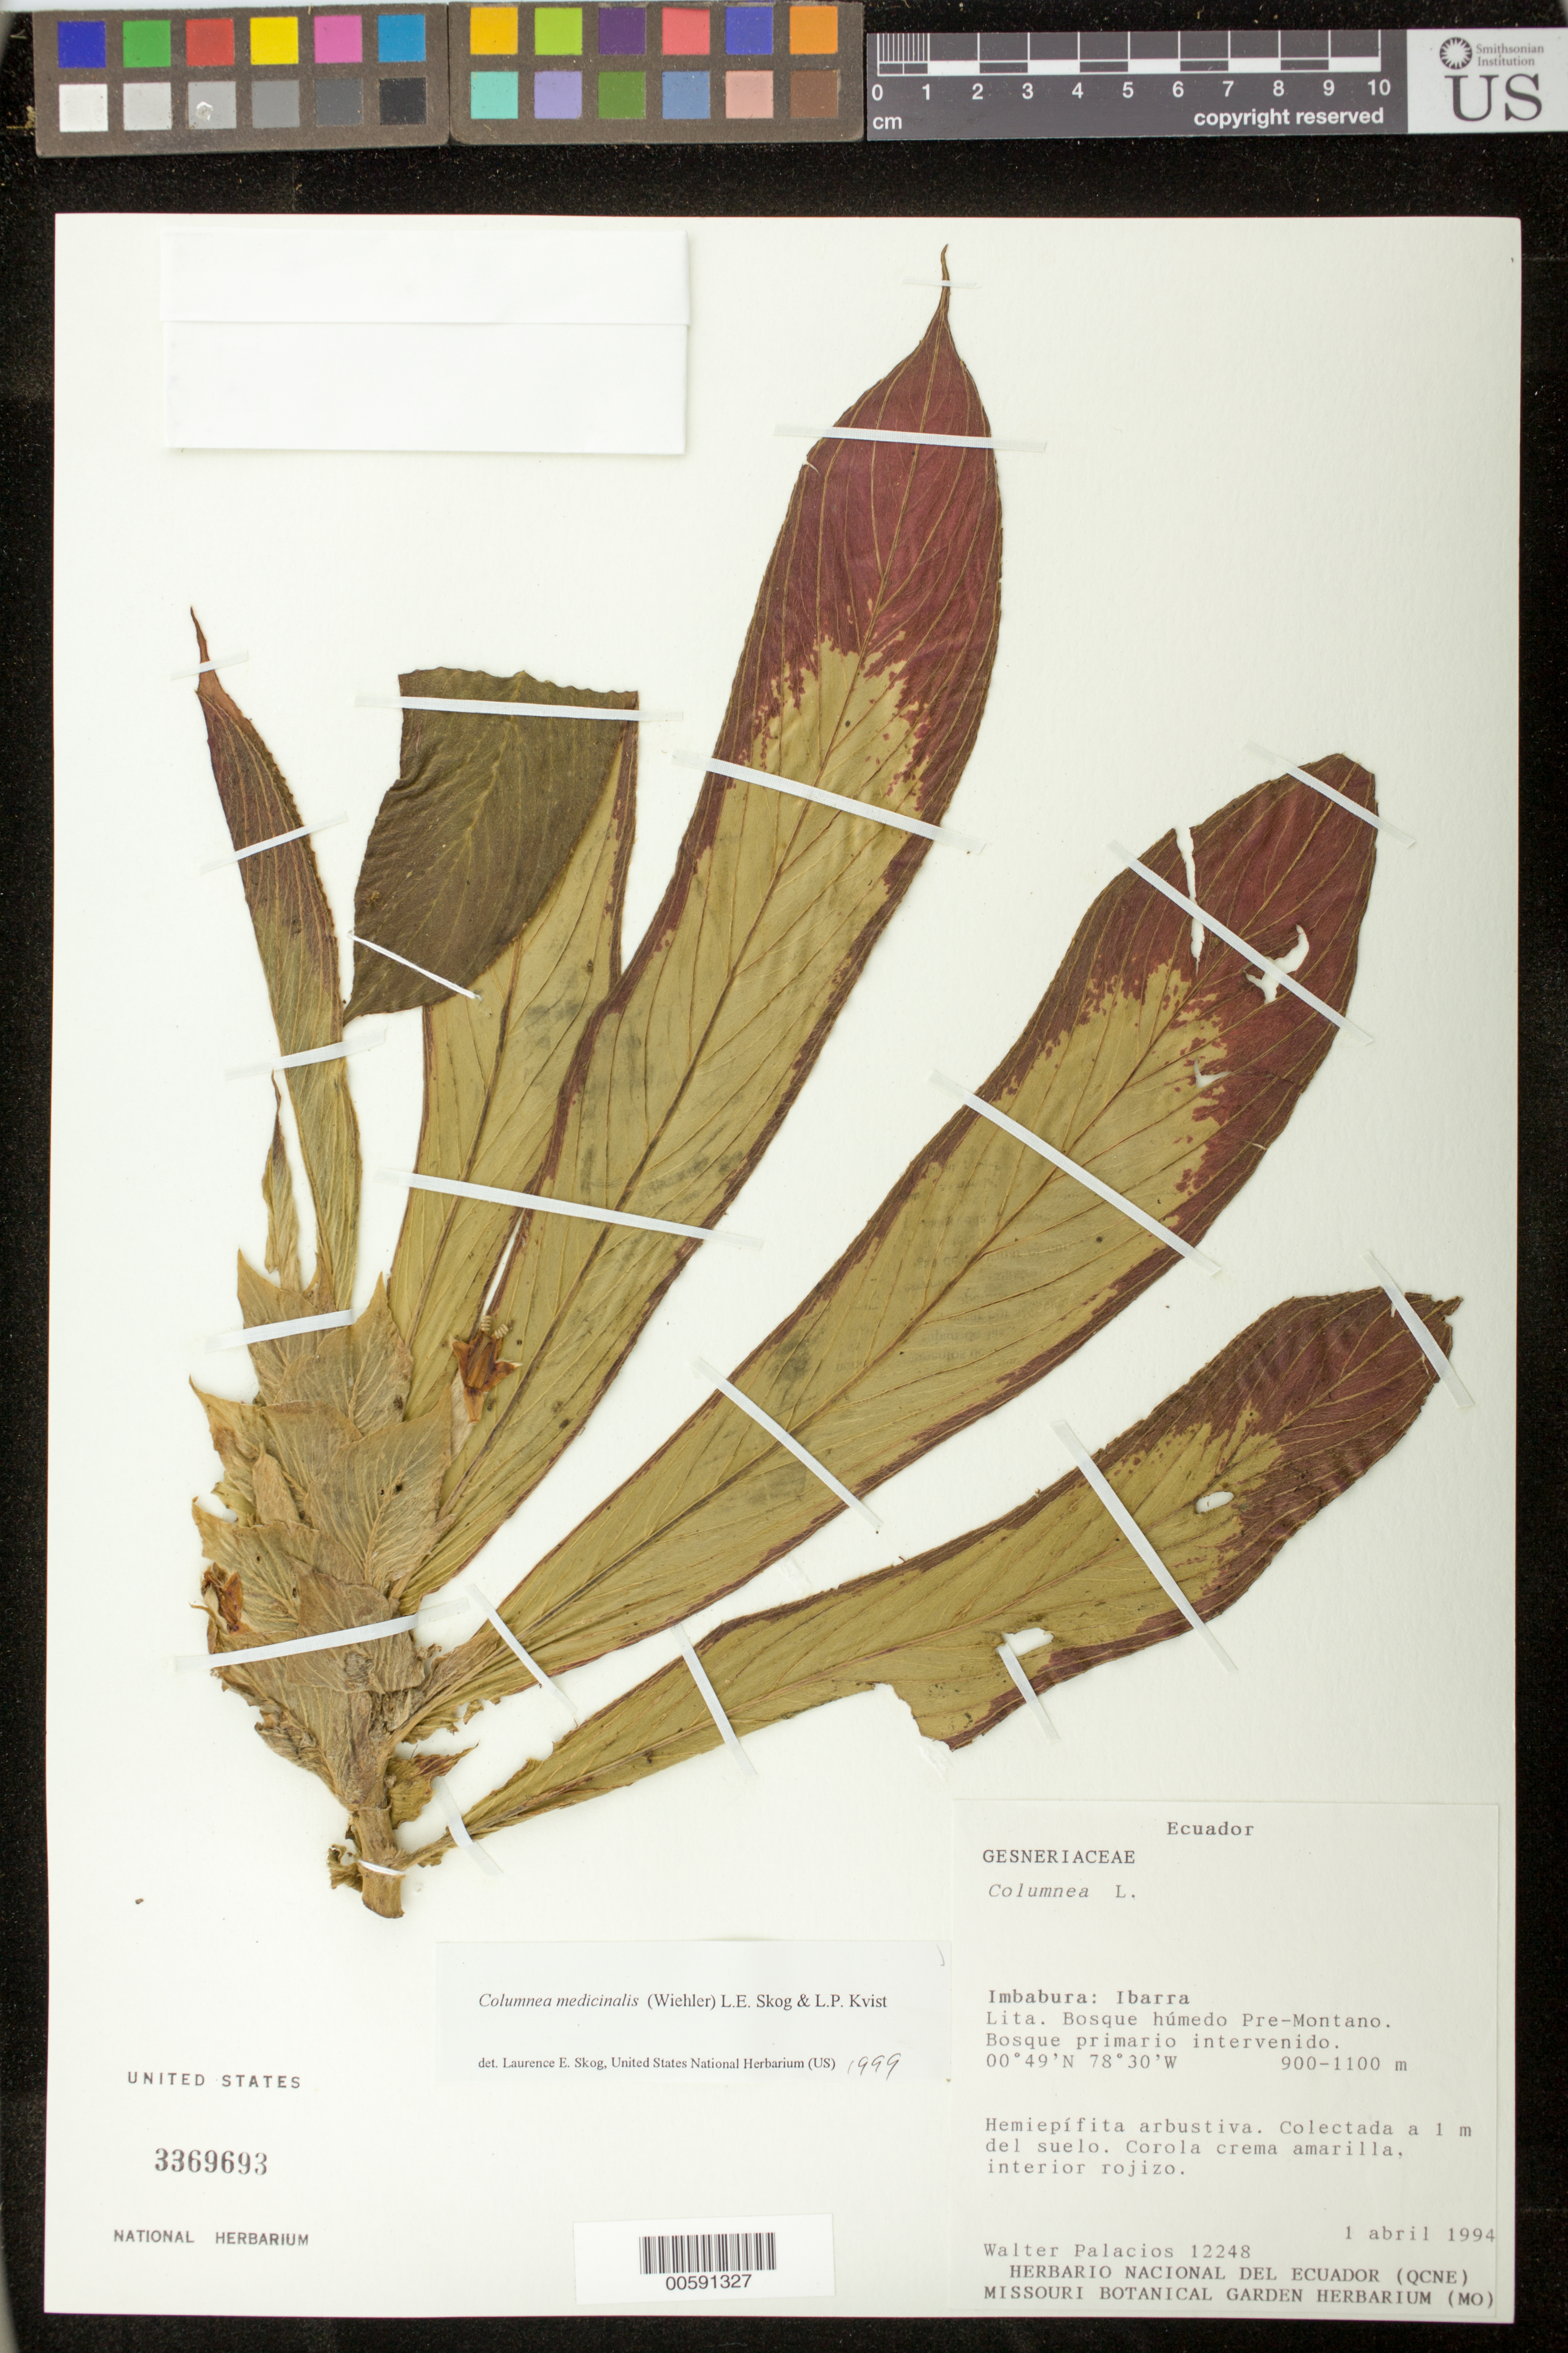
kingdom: Plantae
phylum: Tracheophyta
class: Magnoliopsida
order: Lamiales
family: Gesneriaceae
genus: Columnea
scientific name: Columnea medicinalis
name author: (Wiehler) L.E. Skog & L.P. Kvist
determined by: Skog, Laurence E.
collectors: W. Palacios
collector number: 12248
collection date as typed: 01 Apr 1994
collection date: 1994-04-01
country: Ecuador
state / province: Imbabura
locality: Ibarra; Lita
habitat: Bosque húmedo pre-montano; bosque primario intervenido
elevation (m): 900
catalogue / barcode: US 3369693